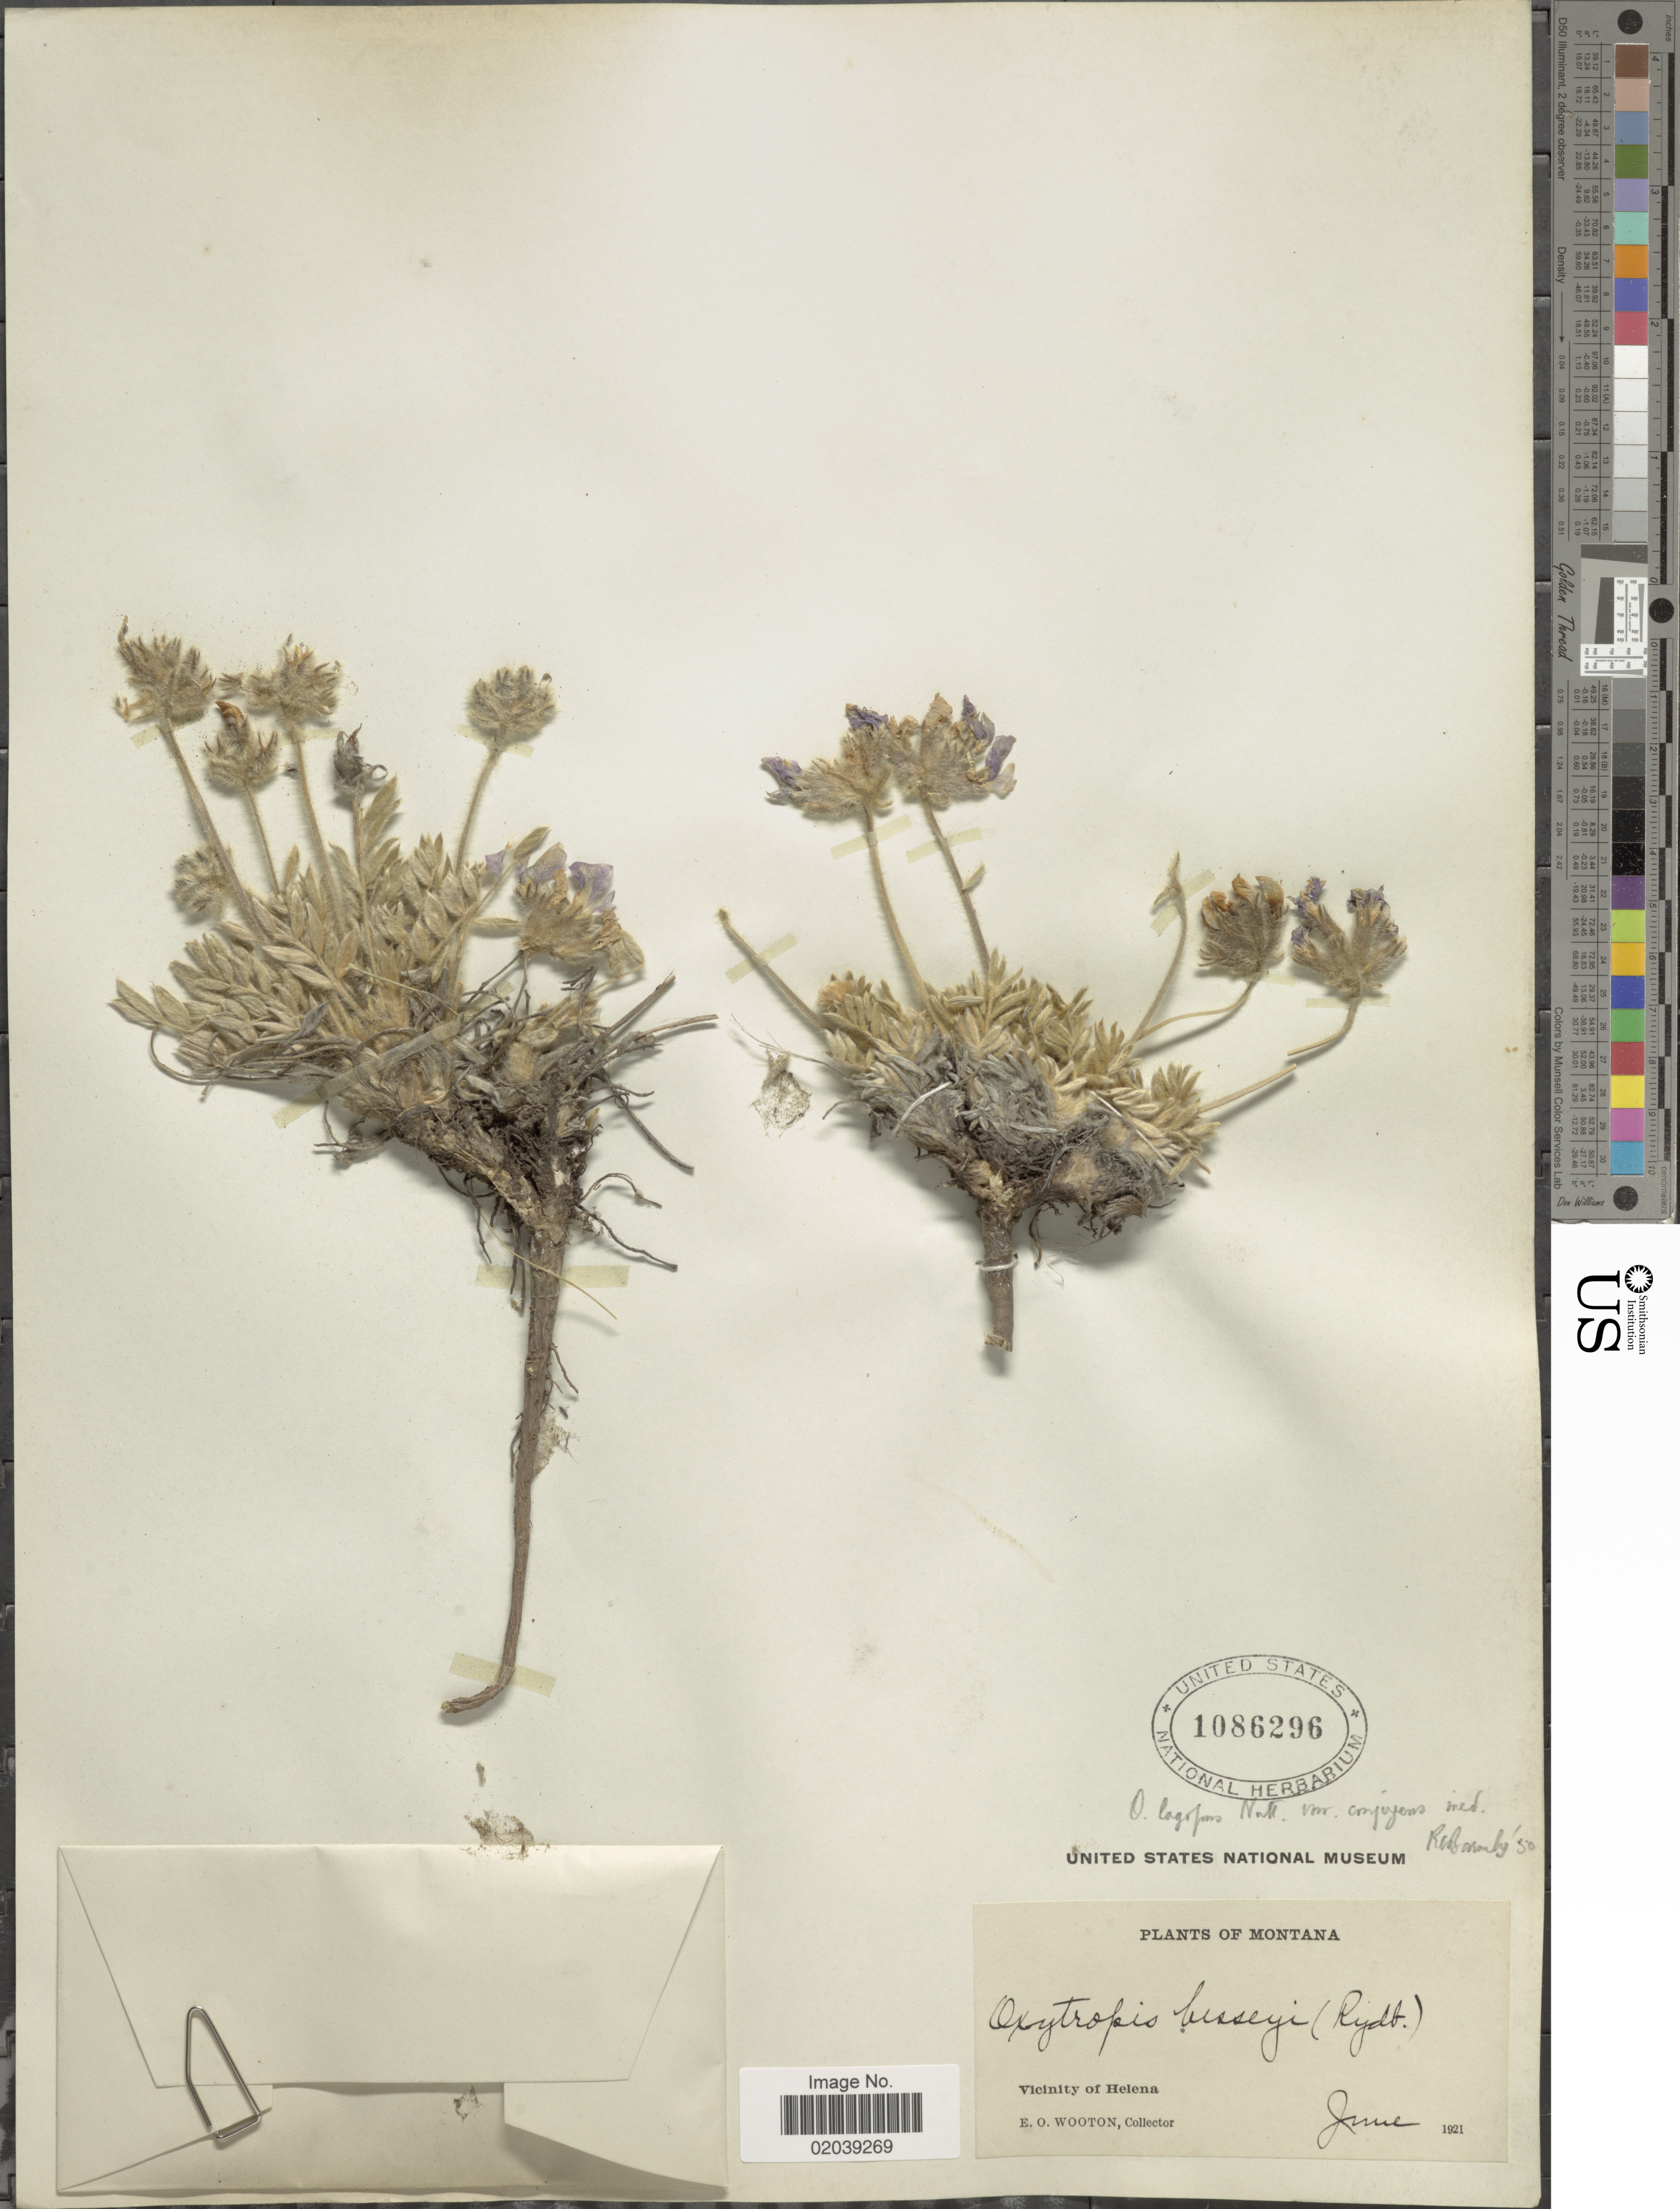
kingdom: Plantae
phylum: Tracheophyta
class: Magnoliopsida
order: Fabales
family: Fabaceae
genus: Oxytropis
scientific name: Oxytropis lagopus var. conjugans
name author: Barneby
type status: Holotype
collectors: E. O. Wooton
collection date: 1921-06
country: United States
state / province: Montana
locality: Vicinity of Helena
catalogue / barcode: US 1086296